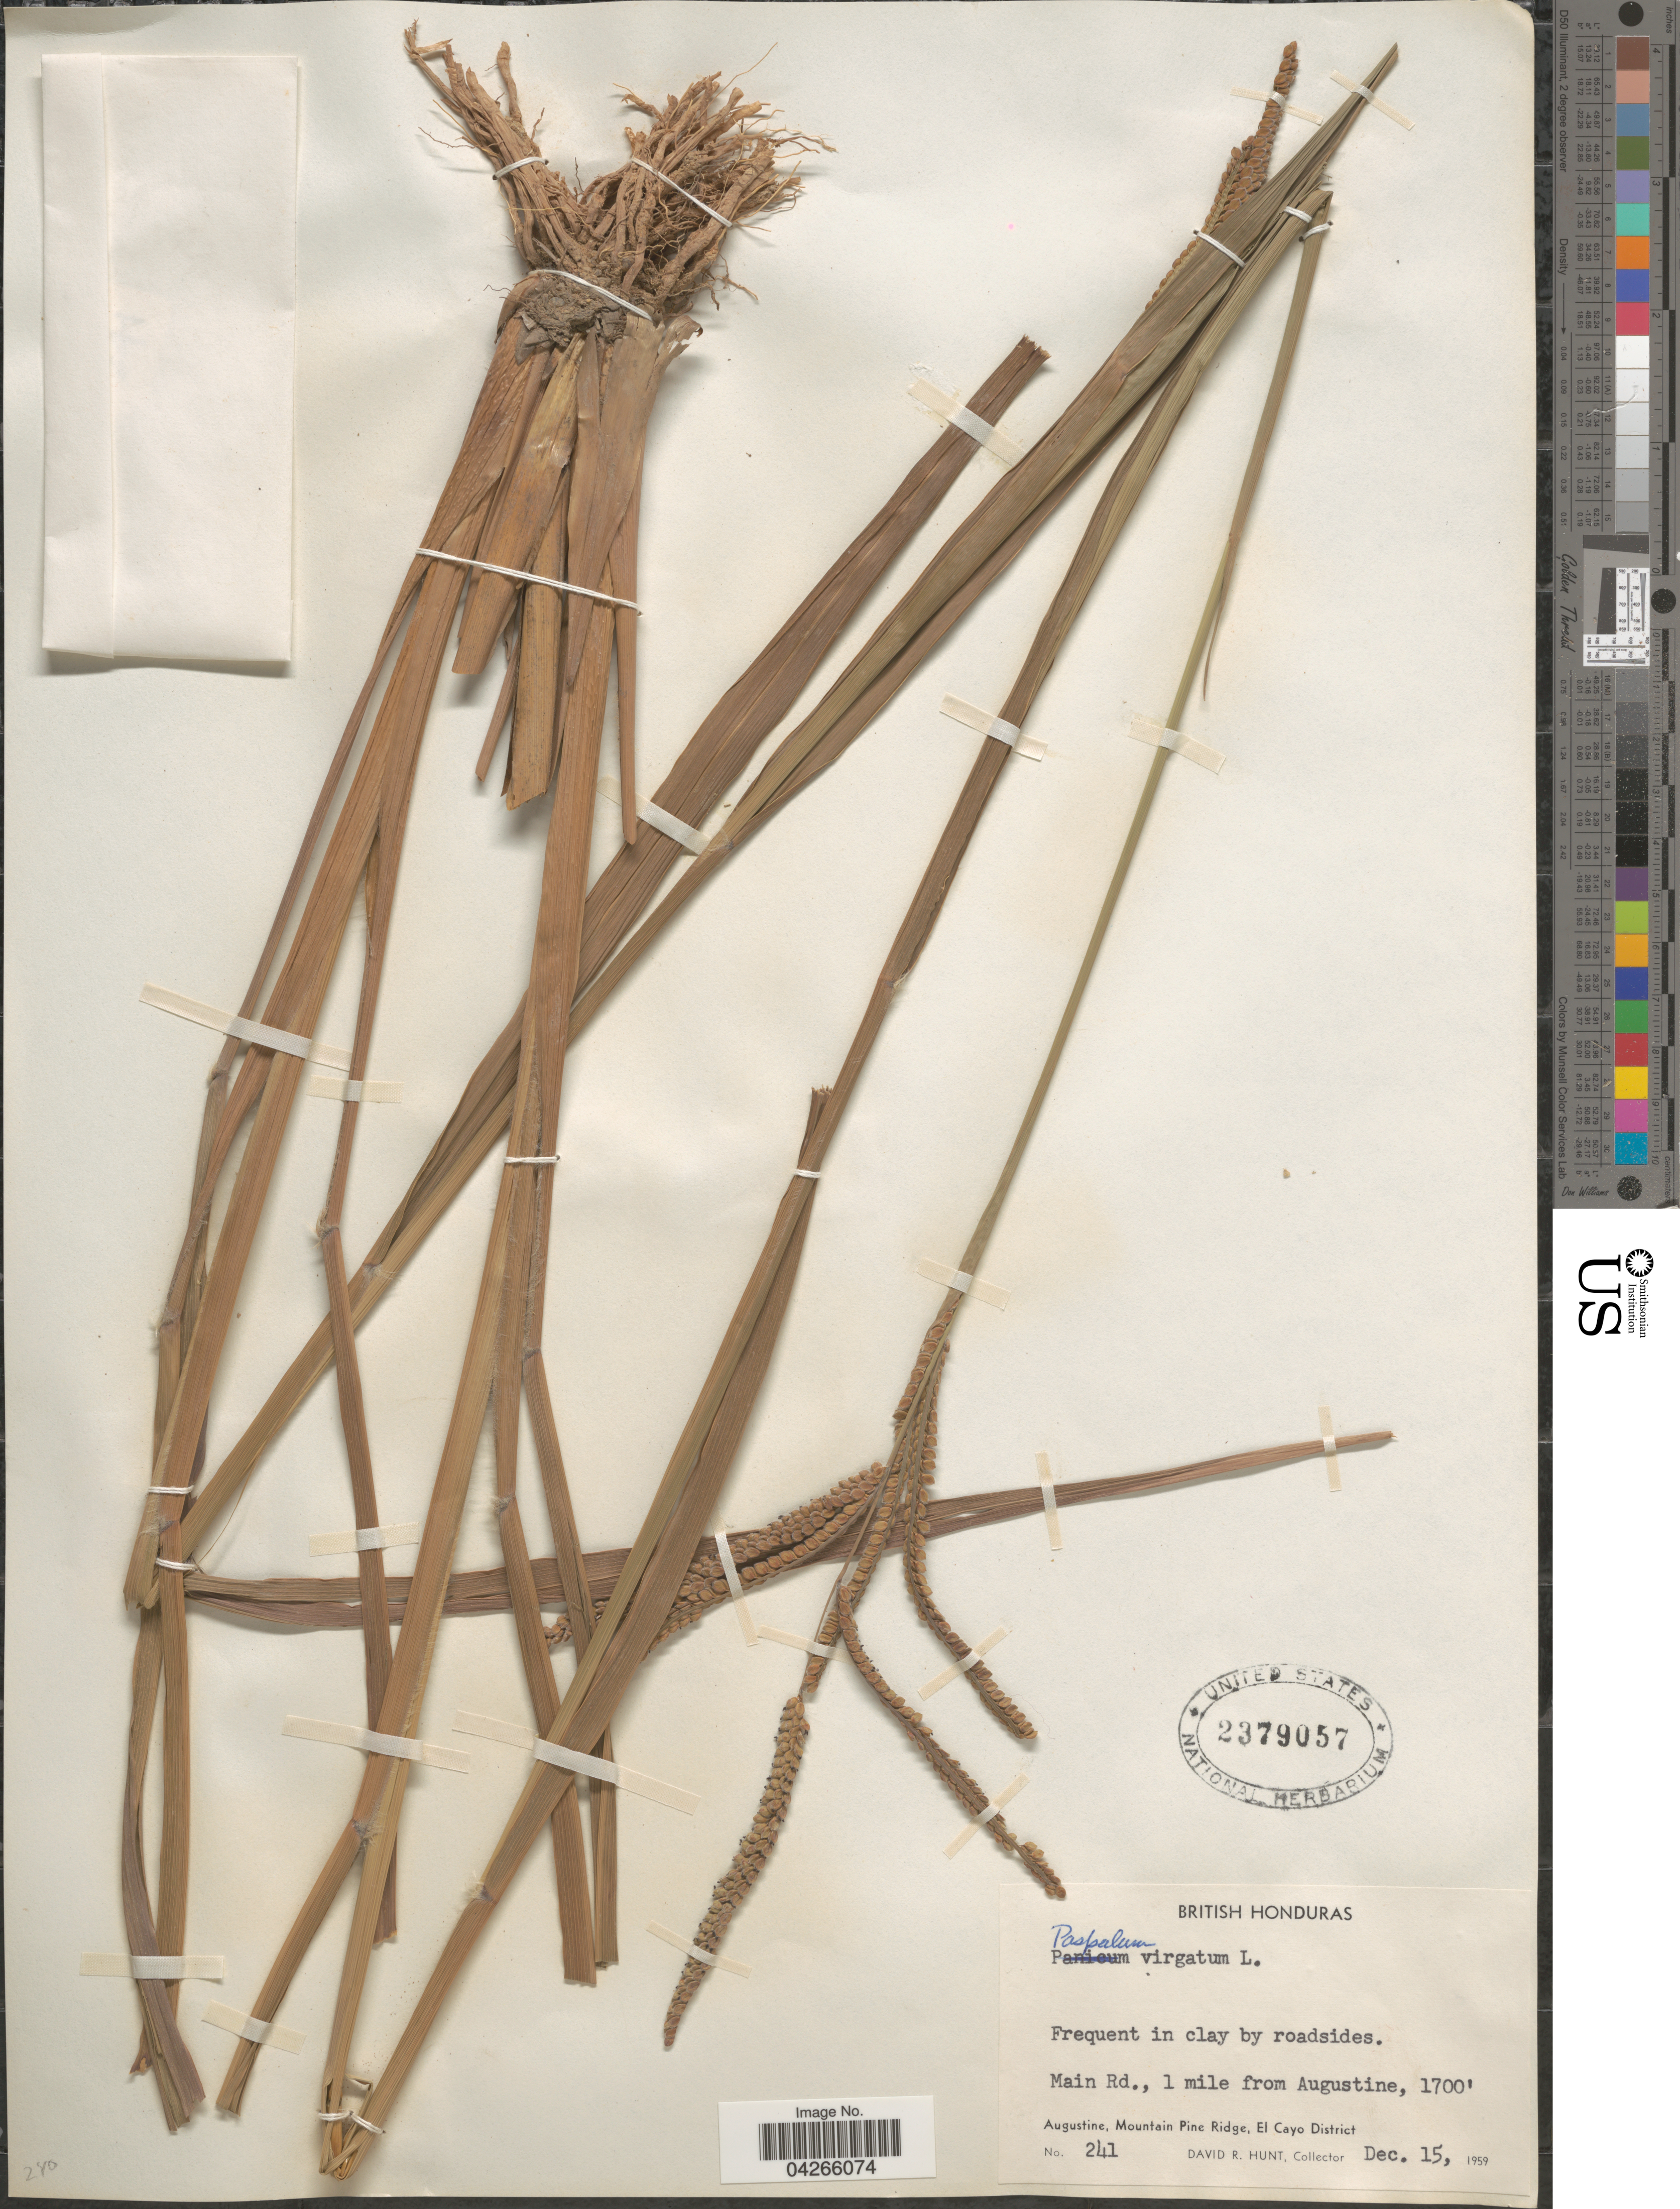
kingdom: Plantae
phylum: Tracheophyta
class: Liliopsida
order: Poales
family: Poaceae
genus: Paspalum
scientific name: Paspalum virgatum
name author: L.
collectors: D. Hunt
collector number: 241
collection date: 1959-12-15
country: Belize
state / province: Cayo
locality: British Honduras. Main Rd., 1 mile from Augustine. Augustine, Mountain Pine Ridge, El Cayo District.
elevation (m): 518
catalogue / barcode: US 2379057